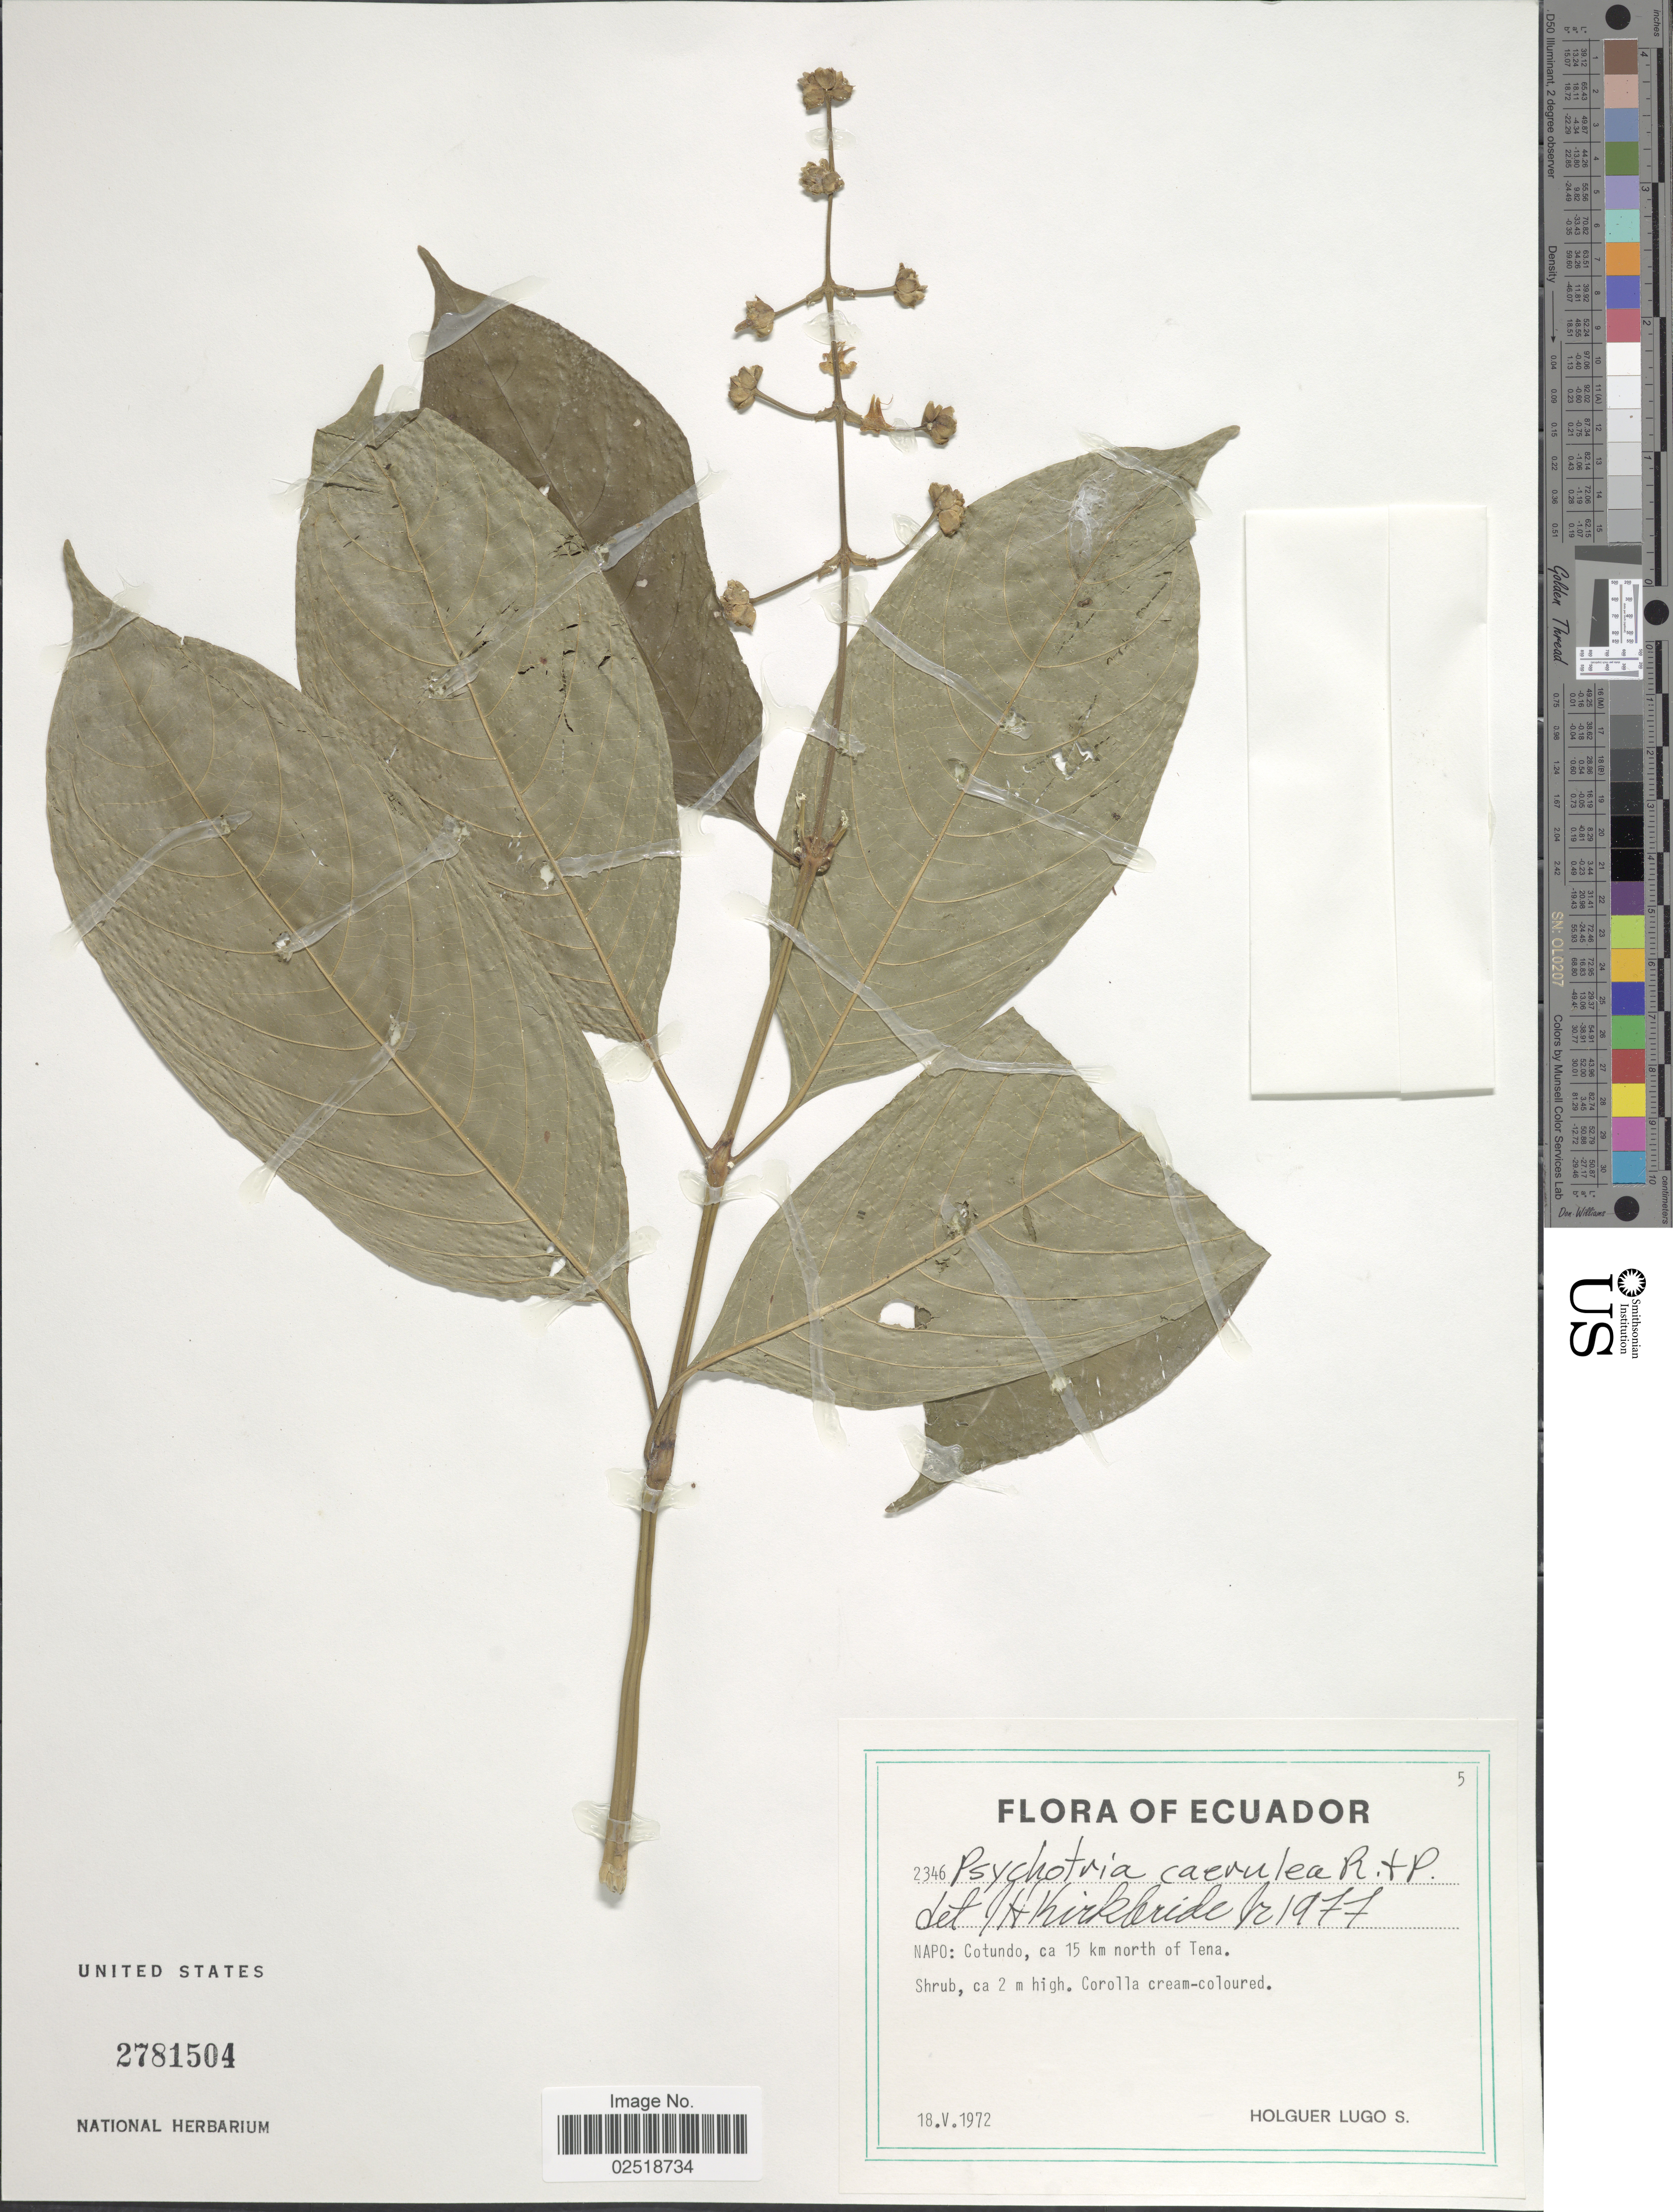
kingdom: Plantae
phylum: Tracheophyta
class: Magnoliopsida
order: Gentianales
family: Rubiaceae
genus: Psychotria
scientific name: Psychotria caerulea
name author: Ruiz & Pav.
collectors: H. Lugo S.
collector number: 2346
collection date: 1972-05-18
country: Ecuador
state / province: Napo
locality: Cotundo, ca. 15 km north of Tena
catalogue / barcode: US 2781504